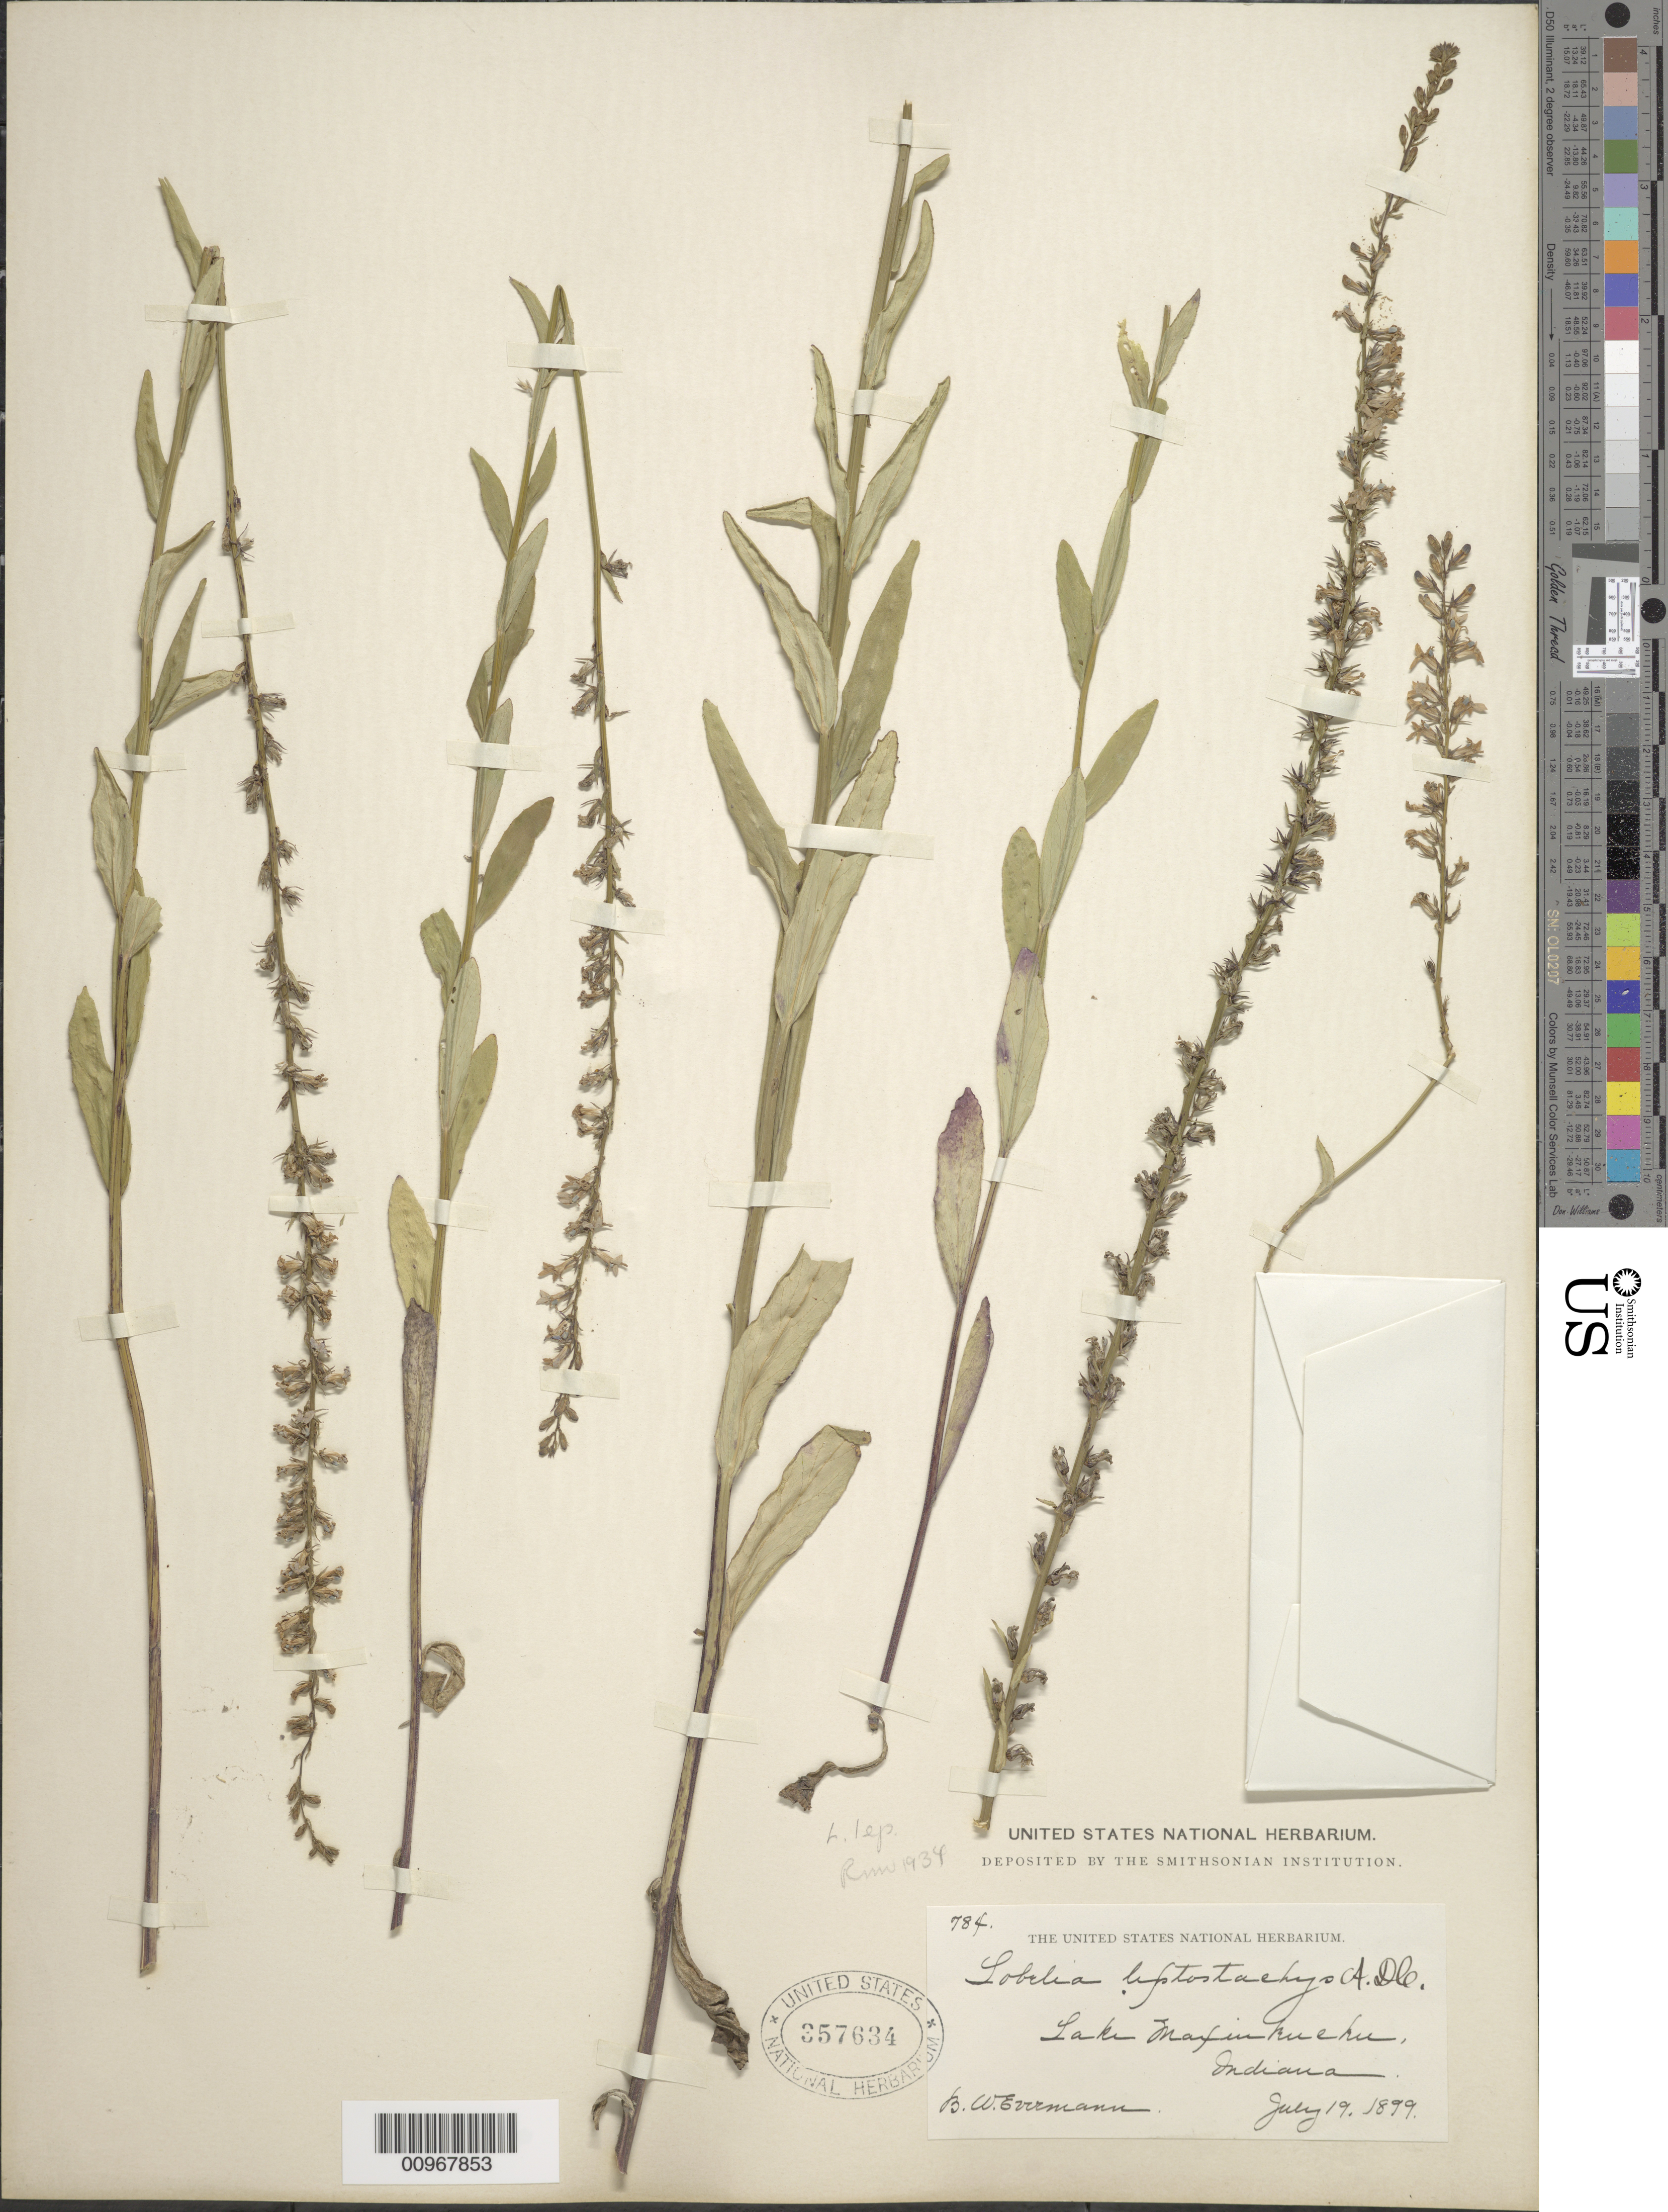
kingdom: Plantae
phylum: Tracheophyta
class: Magnoliopsida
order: Asterales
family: Campanulaceae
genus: Lobelia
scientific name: Lobelia leptostachys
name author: A. DC.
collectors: B. W. Evermann, J. T. Scovell & H. W. Clark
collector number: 784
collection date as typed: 19 Jul 1899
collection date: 1899-07-19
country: United States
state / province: Indiana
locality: Near Lake Maxinkuckee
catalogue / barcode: US 357634